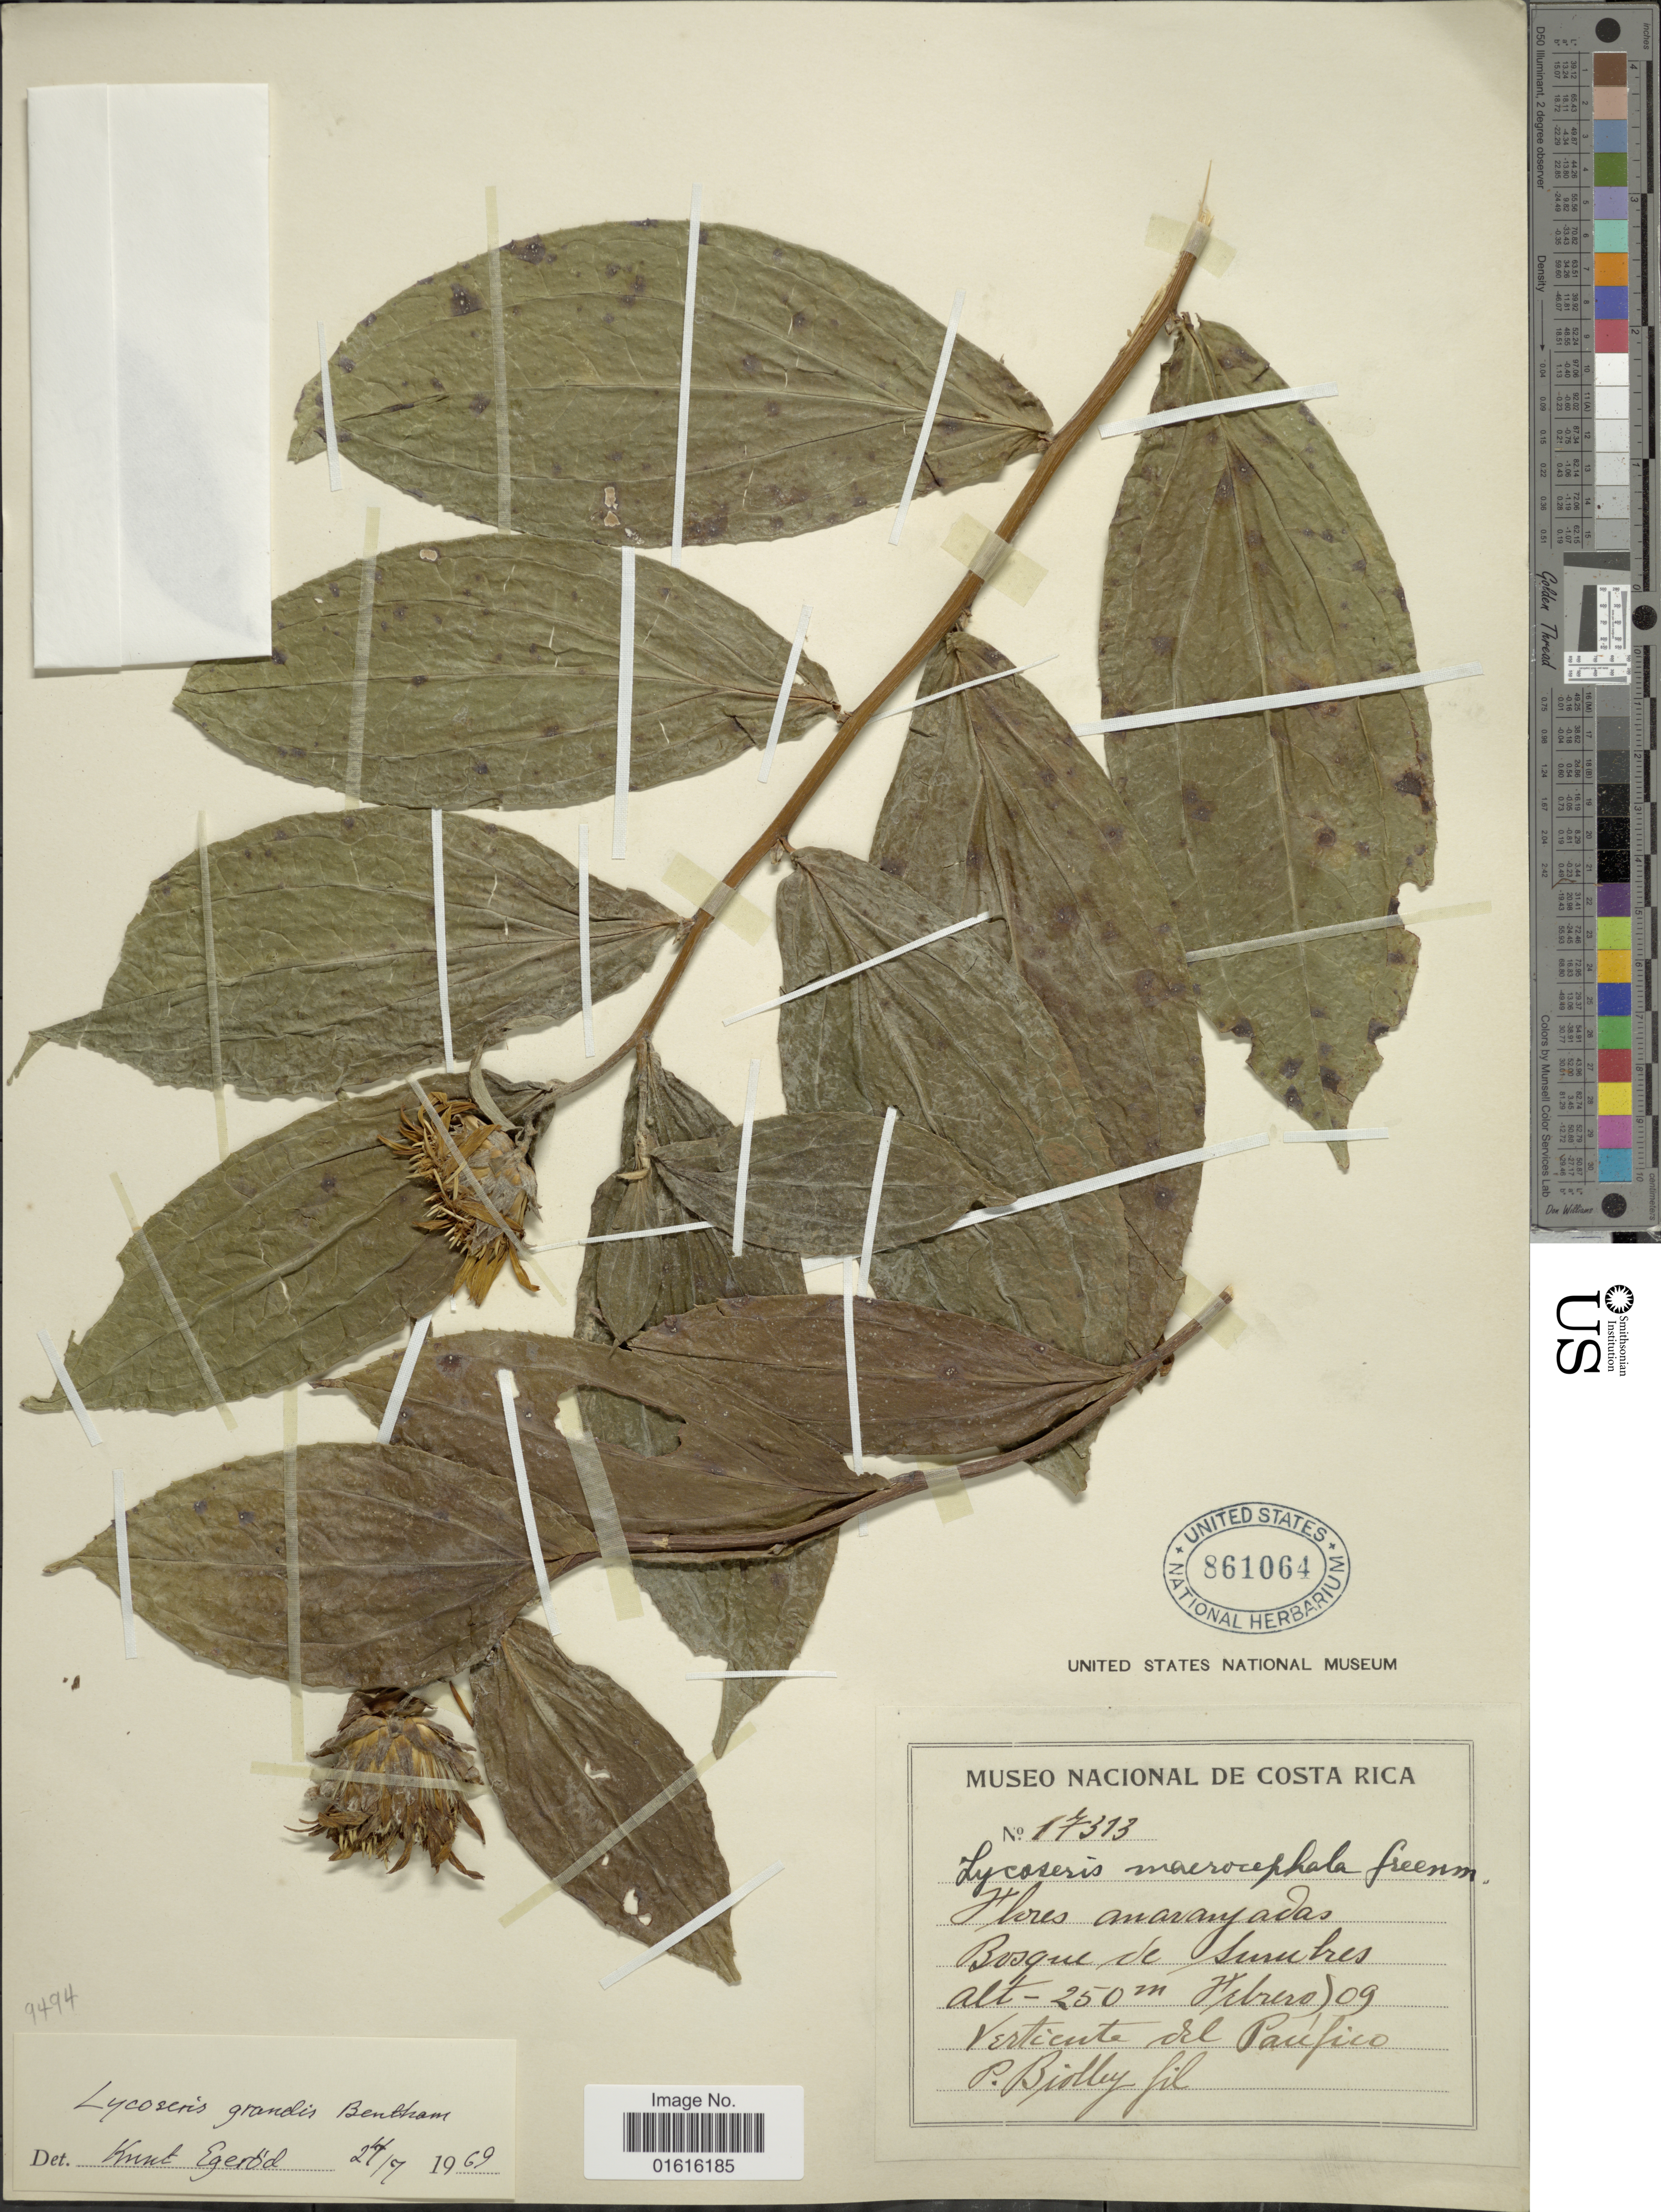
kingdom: Plantae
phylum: Tracheophyta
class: Magnoliopsida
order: Asterales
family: Asteraceae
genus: Lycoseris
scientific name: Lycoseris grandis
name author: Benth. in Oerst.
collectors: P. Biolley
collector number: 17313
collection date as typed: Transcribed d/m/y: /2/9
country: Costa Rica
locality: Bosque de Surubres.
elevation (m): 250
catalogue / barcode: US 861064